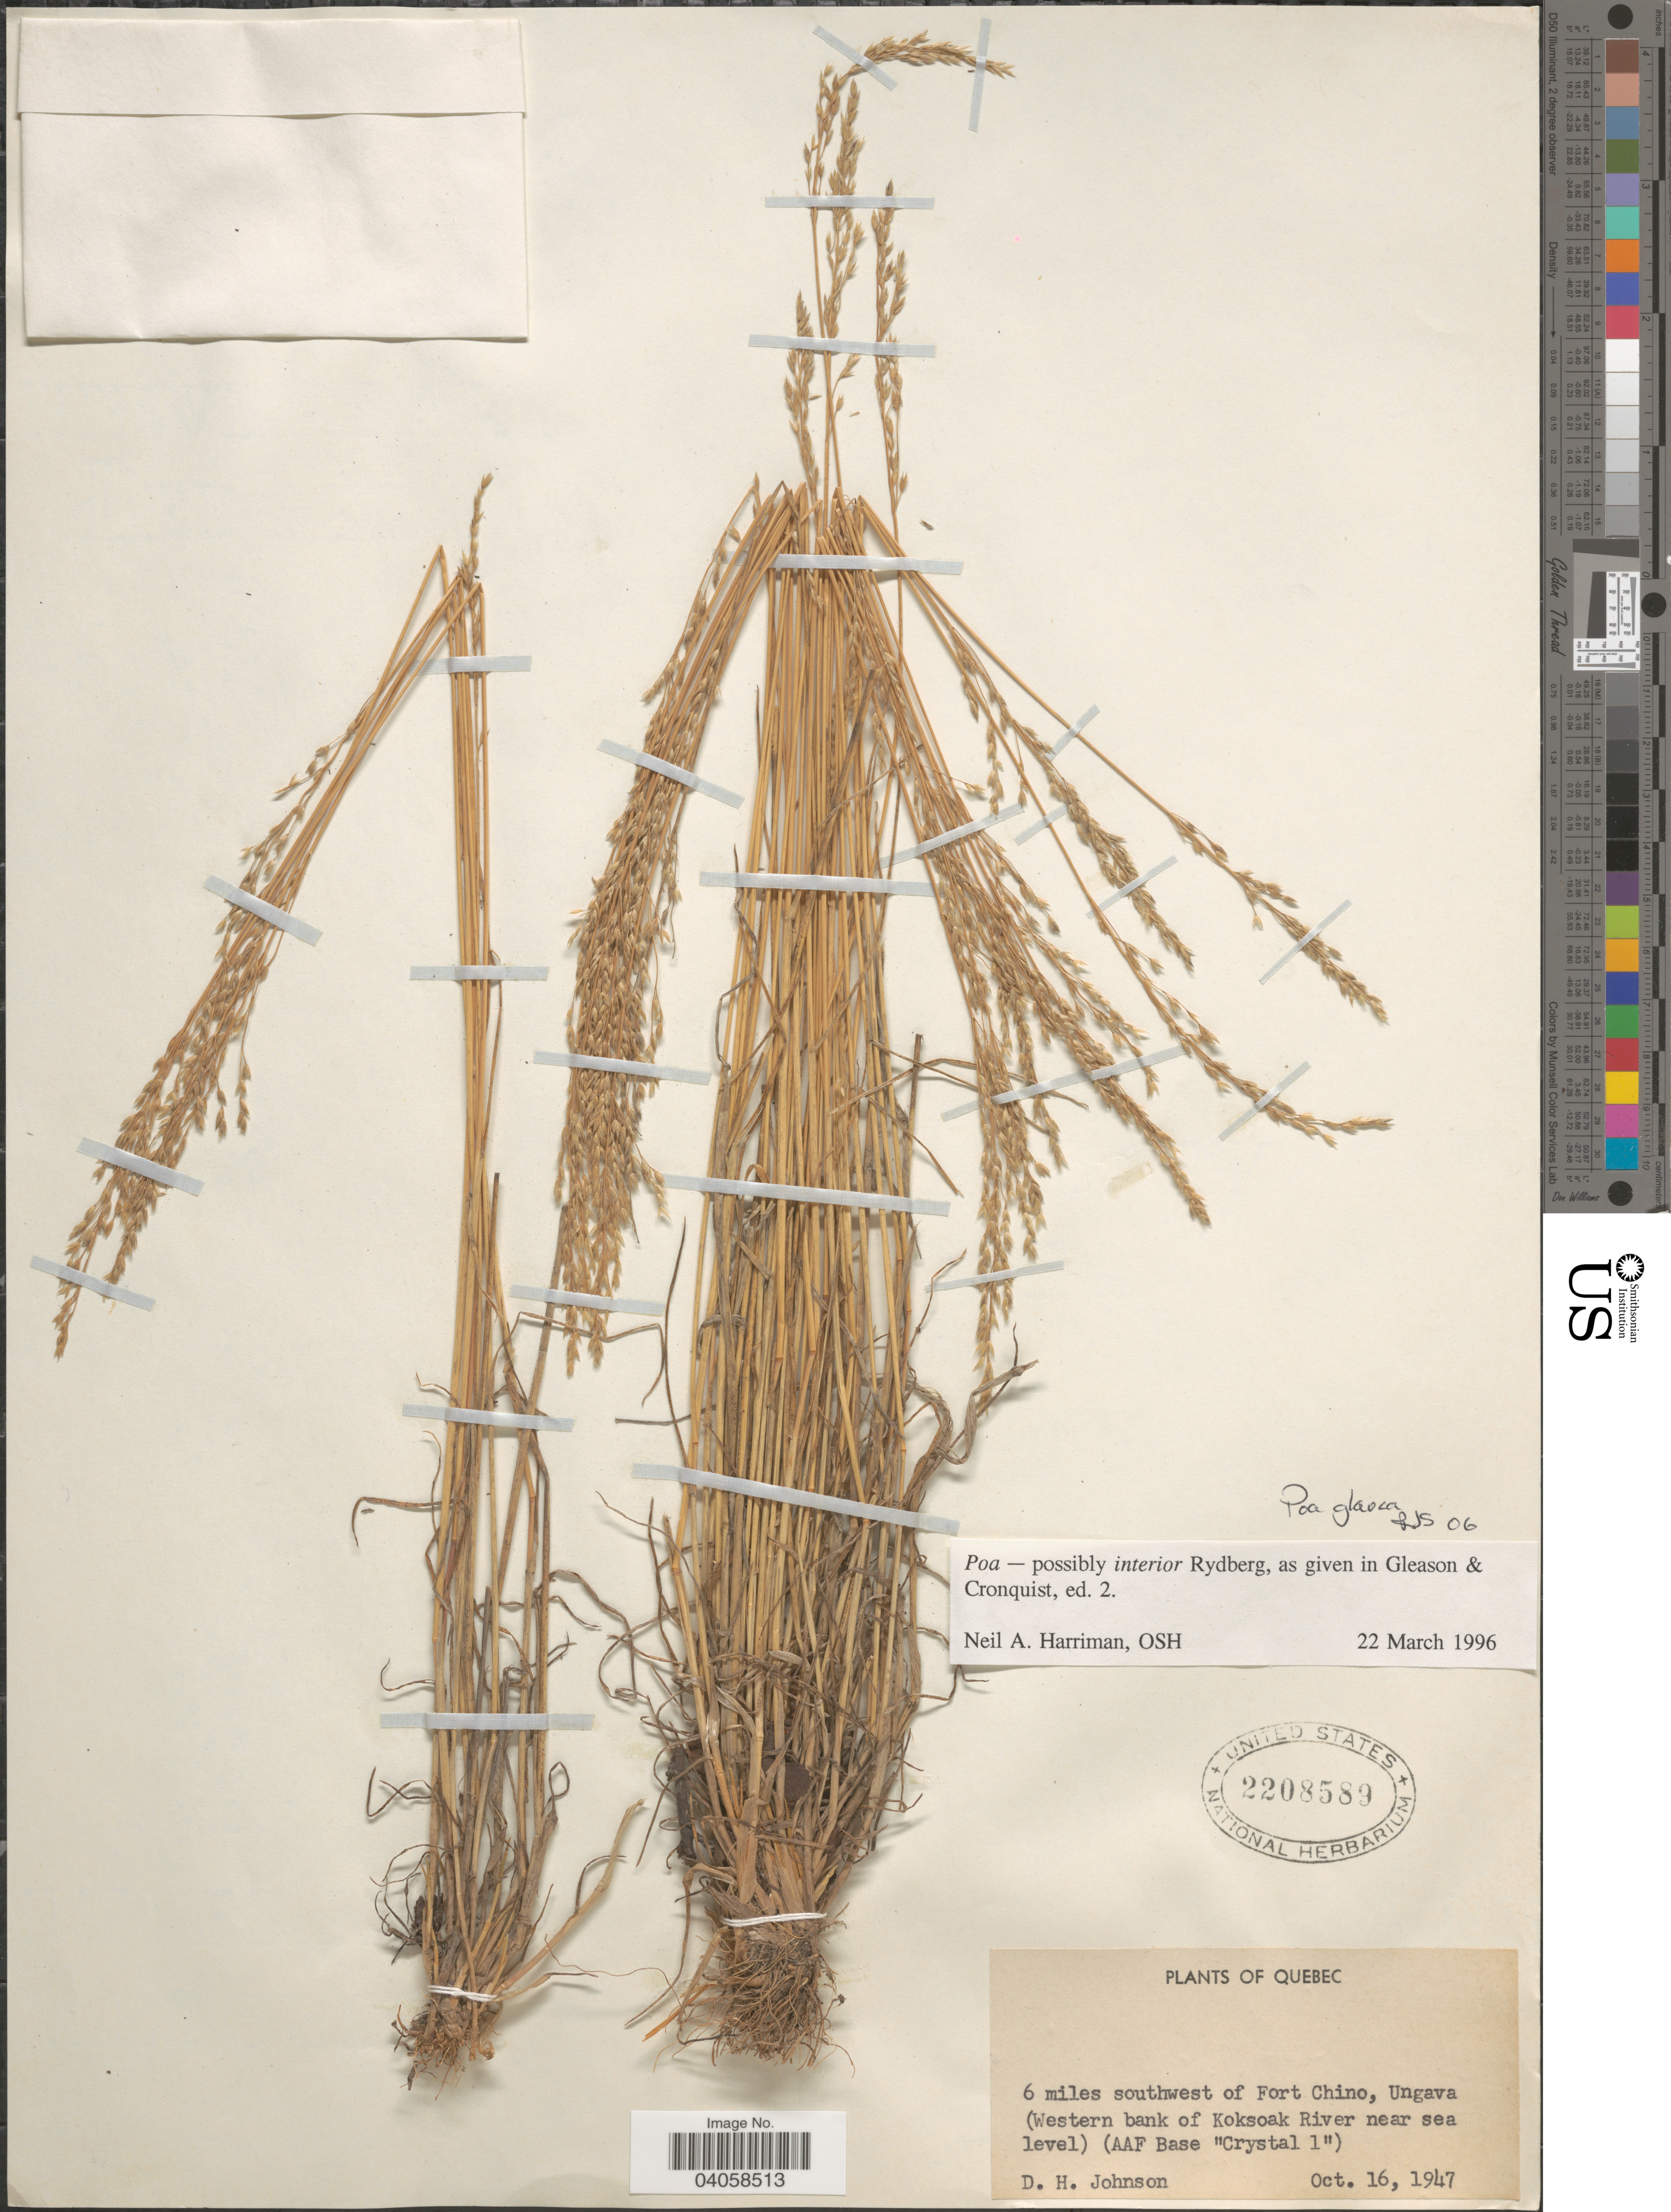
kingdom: Plantae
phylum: Tracheophyta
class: Liliopsida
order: Poales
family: Poaceae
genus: Poa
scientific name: Poa glauca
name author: Vahl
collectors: D.H. Johnson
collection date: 1947-10-16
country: Canada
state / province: Quebec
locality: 6 miles southwest of Fort Chino, Ungava (Western bank of Koksoak River) (AAF Base "Crystal 1").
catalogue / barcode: US 2208589